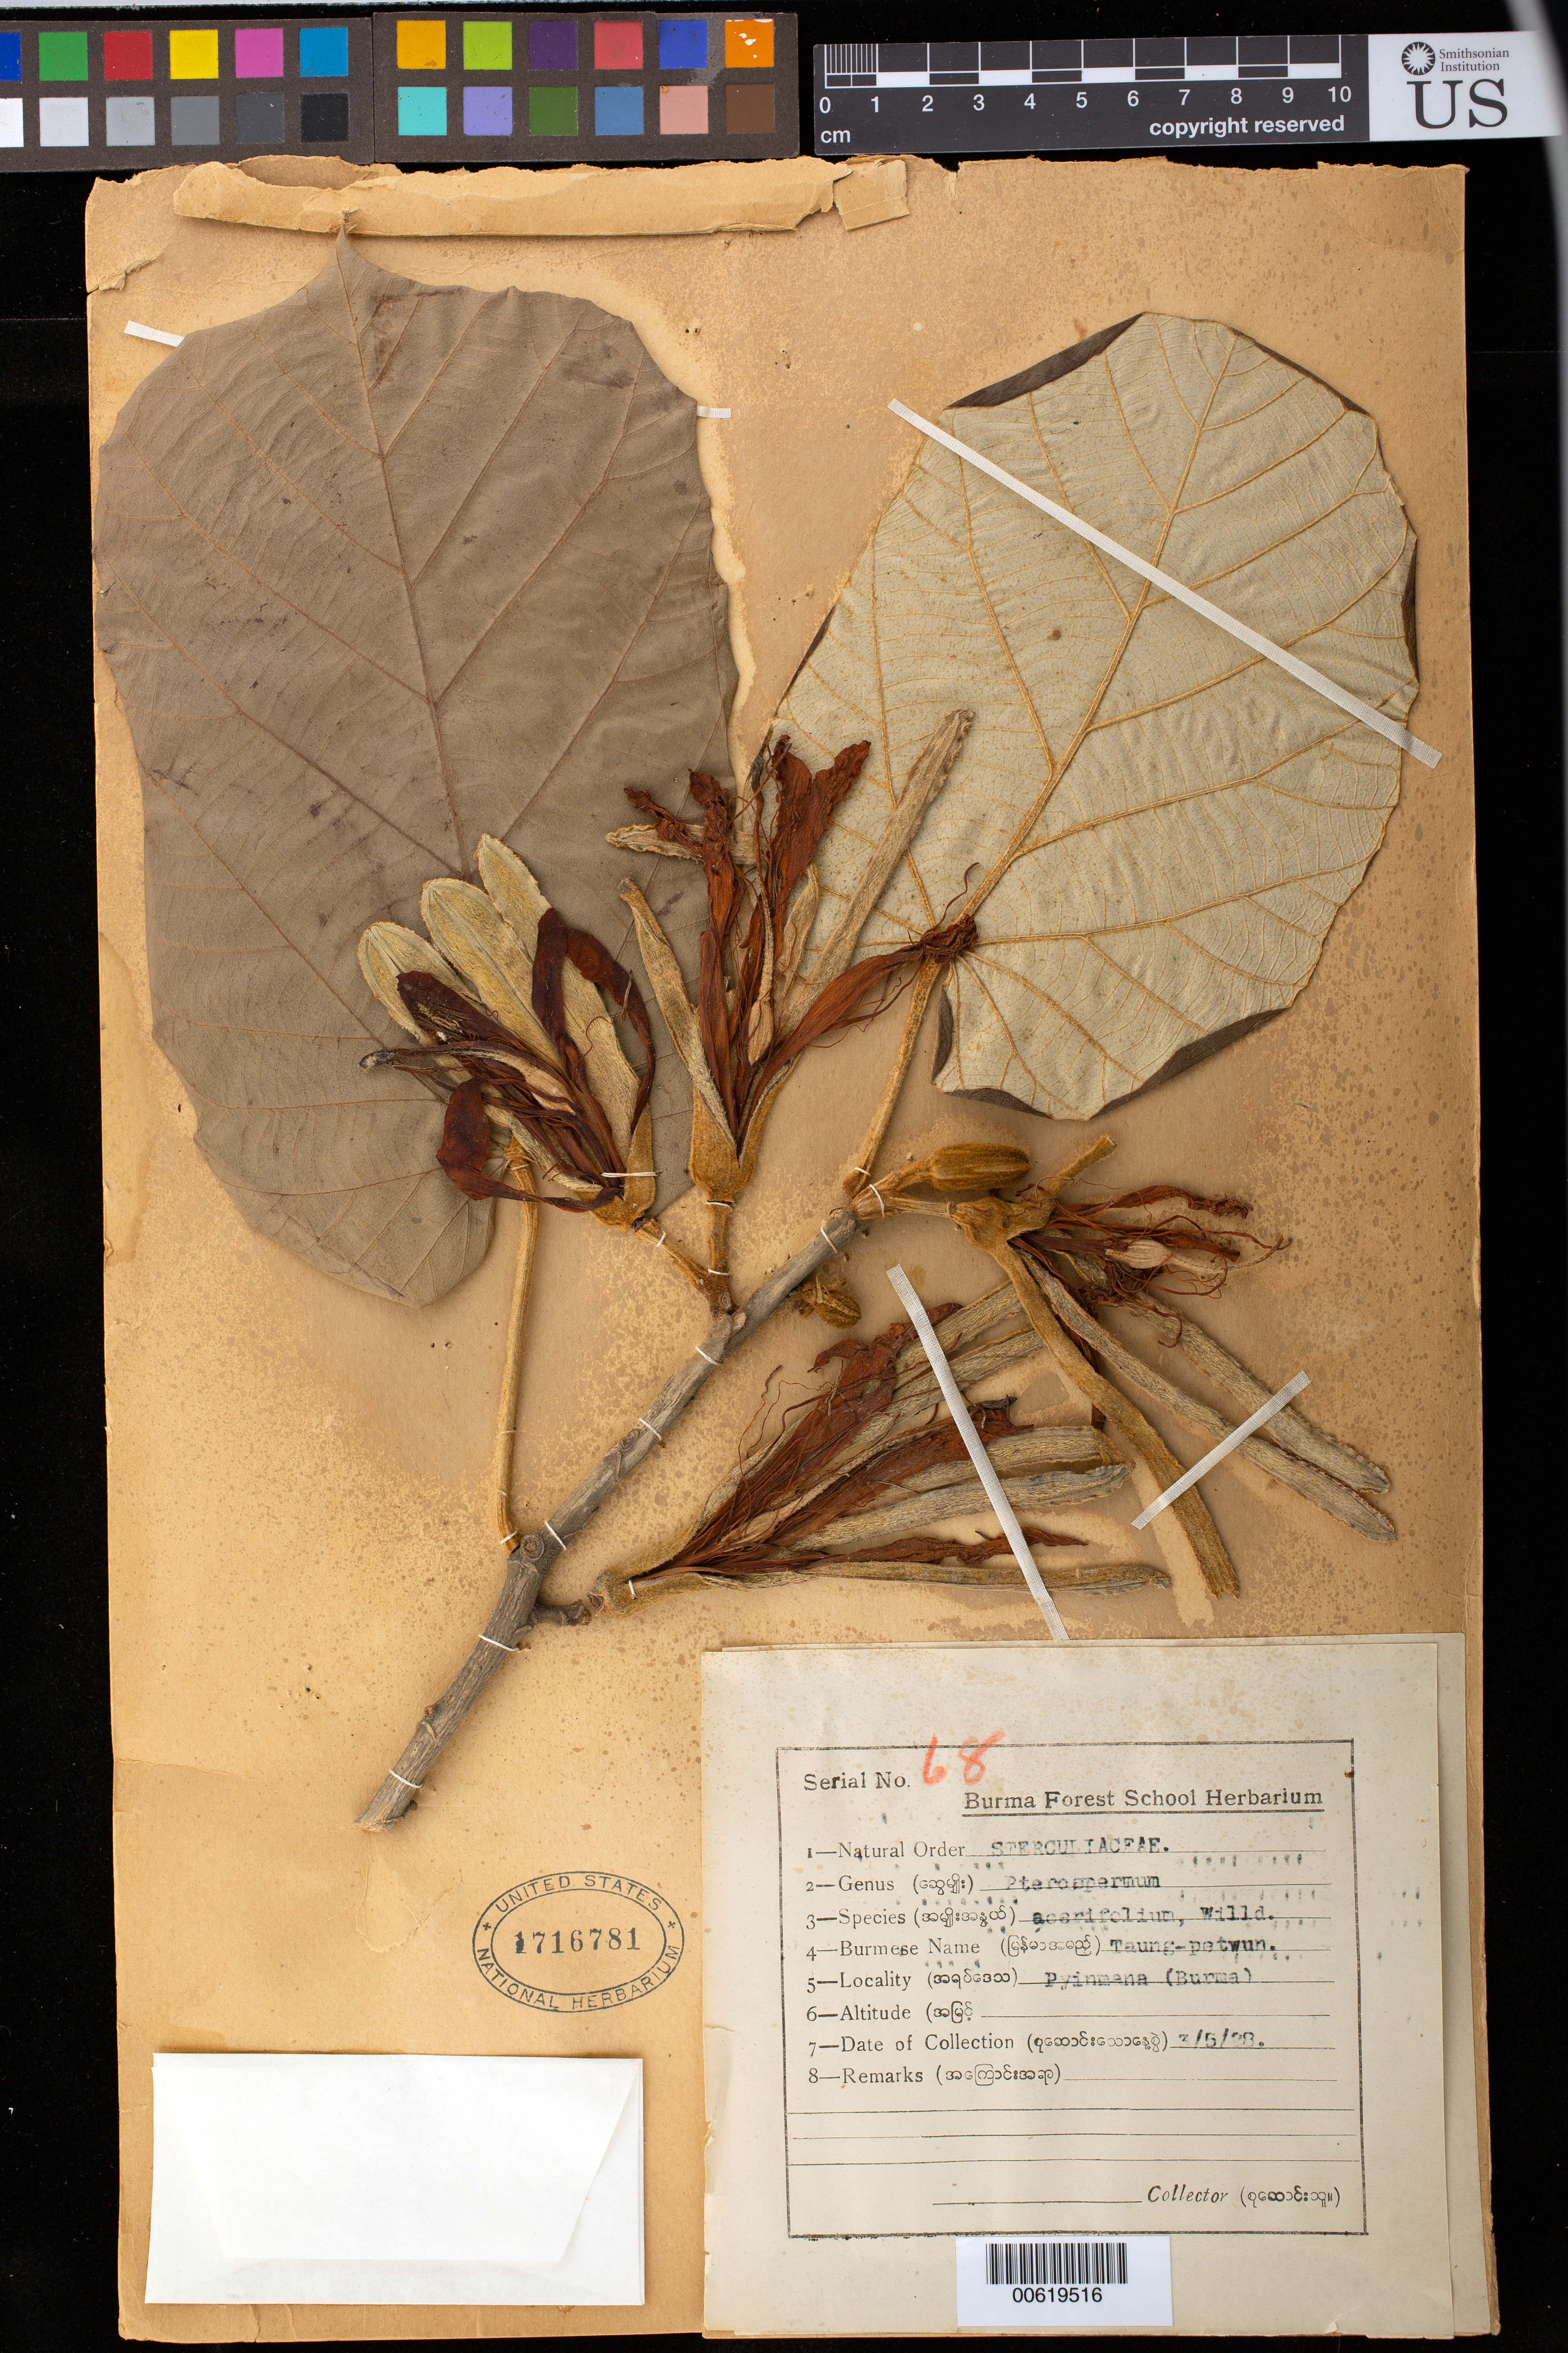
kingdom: Plantae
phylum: Tracheophyta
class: Magnoliopsida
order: Malvales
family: Malvaceae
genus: Pterospermum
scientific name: Pterospermum acerifolium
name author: (L.) Willd.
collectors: Auljan, --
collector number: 68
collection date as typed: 03 May 1928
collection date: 1928-05-03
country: Myanmar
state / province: Mandalay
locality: Pyinmana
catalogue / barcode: US 1716781